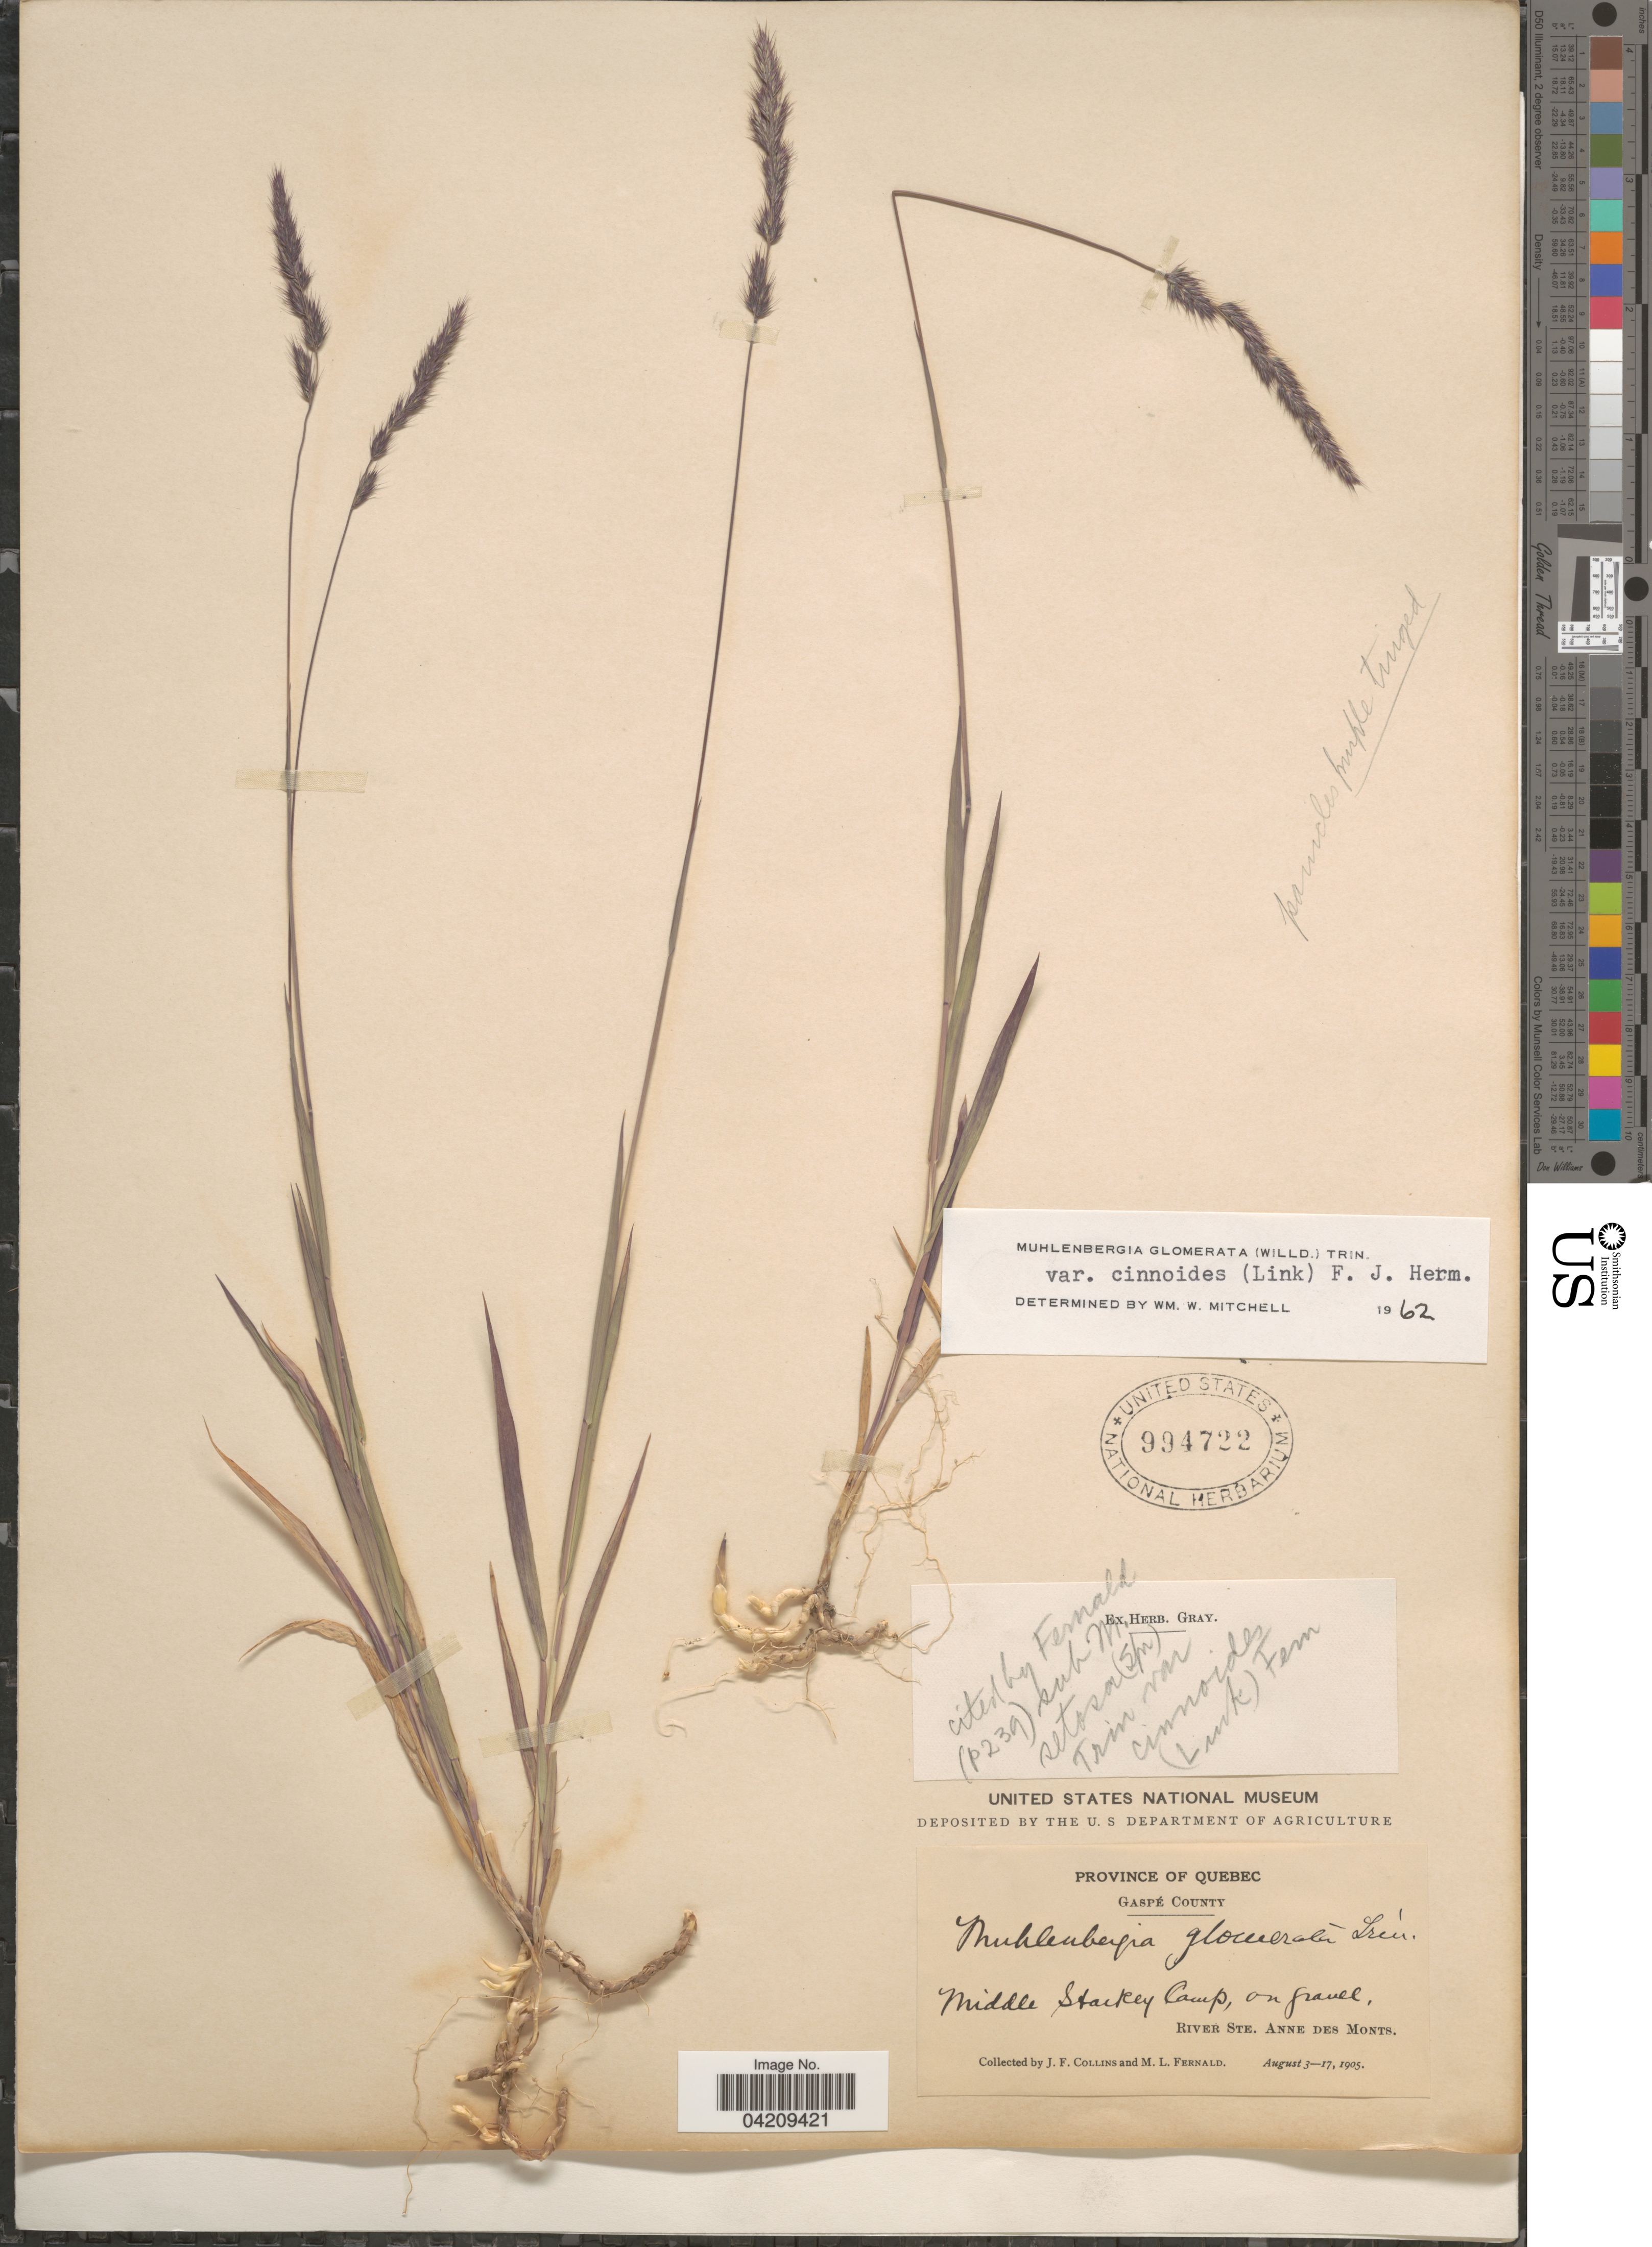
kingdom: Plantae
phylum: Tracheophyta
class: Liliopsida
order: Poales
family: Poaceae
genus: Muhlenbergia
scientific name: Muhlenbergia glomerata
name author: (Willd.) Trin.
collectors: J. Collins & M. L. Fernald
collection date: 1905-08-03/1905-08-17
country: Canada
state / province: Quebec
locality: Gaspé County. Middle Starkey Camp, on gravel, River Ste. Anne des Monts.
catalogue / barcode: US 994722